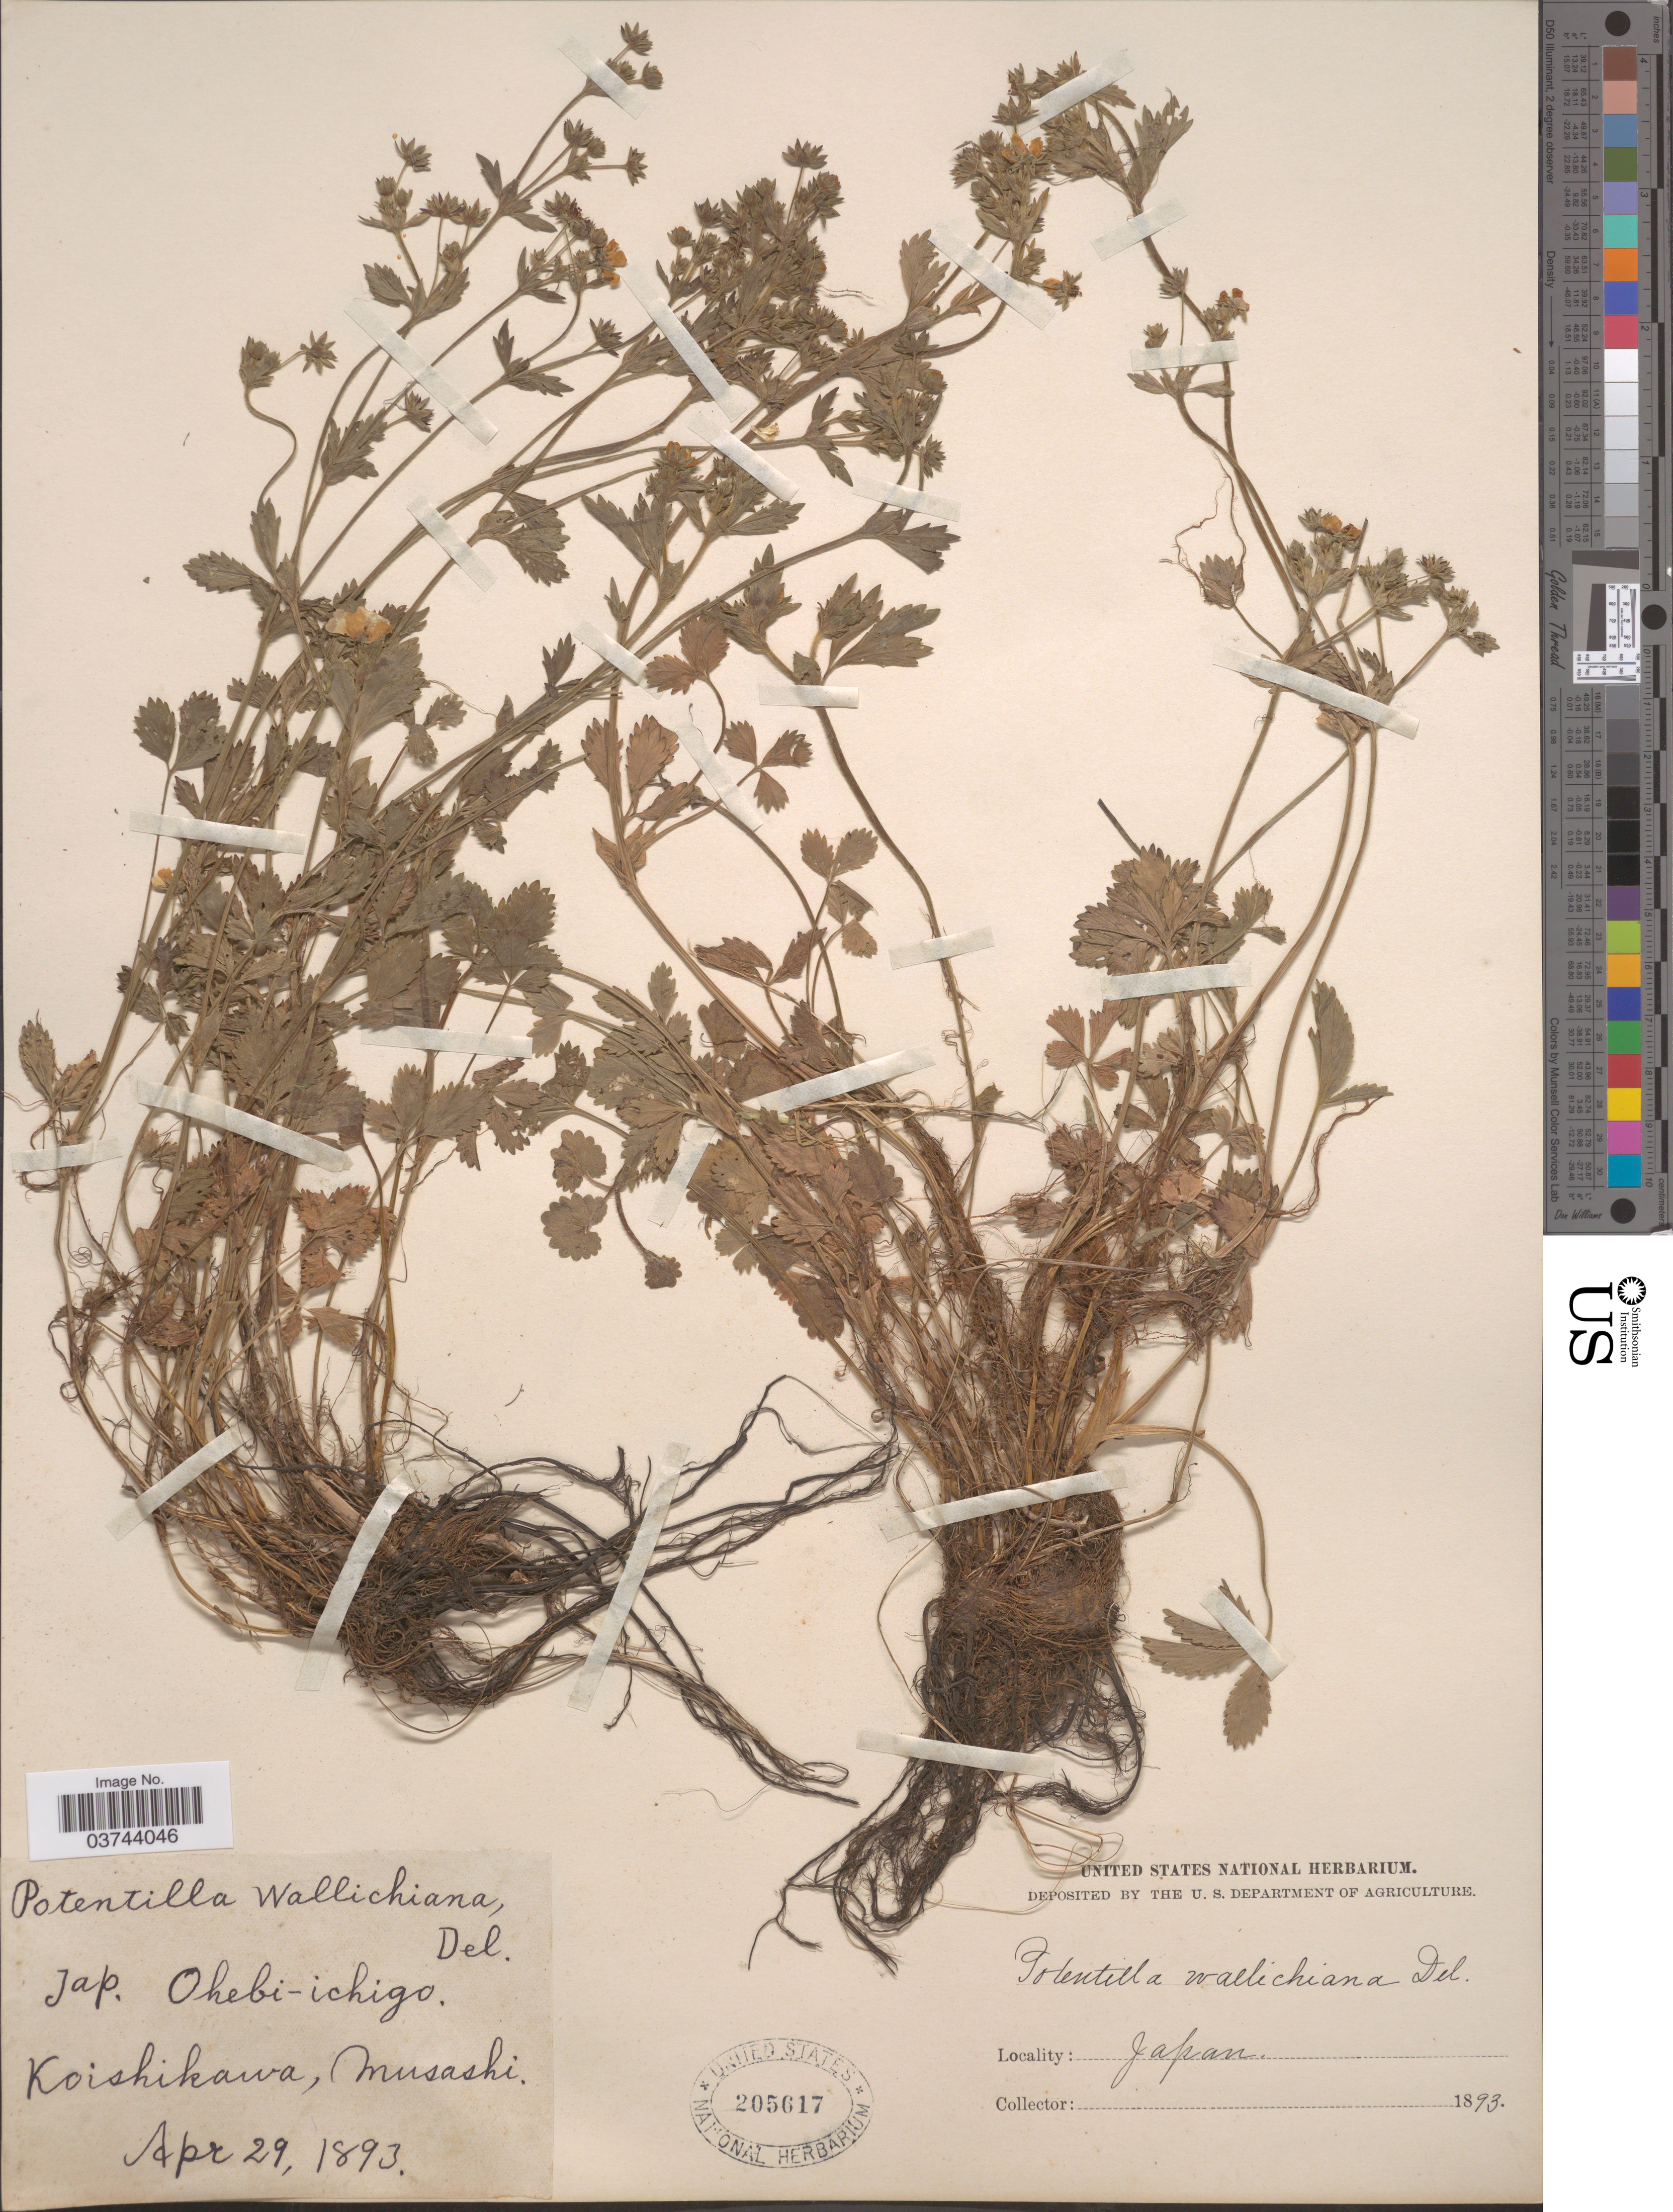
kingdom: Plantae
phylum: Tracheophyta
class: Magnoliopsida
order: Rosales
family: Rosaceae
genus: Potentilla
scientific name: Potentilla wallichiana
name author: Ser.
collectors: ex herb. United States National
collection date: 1893-04-29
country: Japan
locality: Koishikawa, Musashi.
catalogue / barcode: US 205617